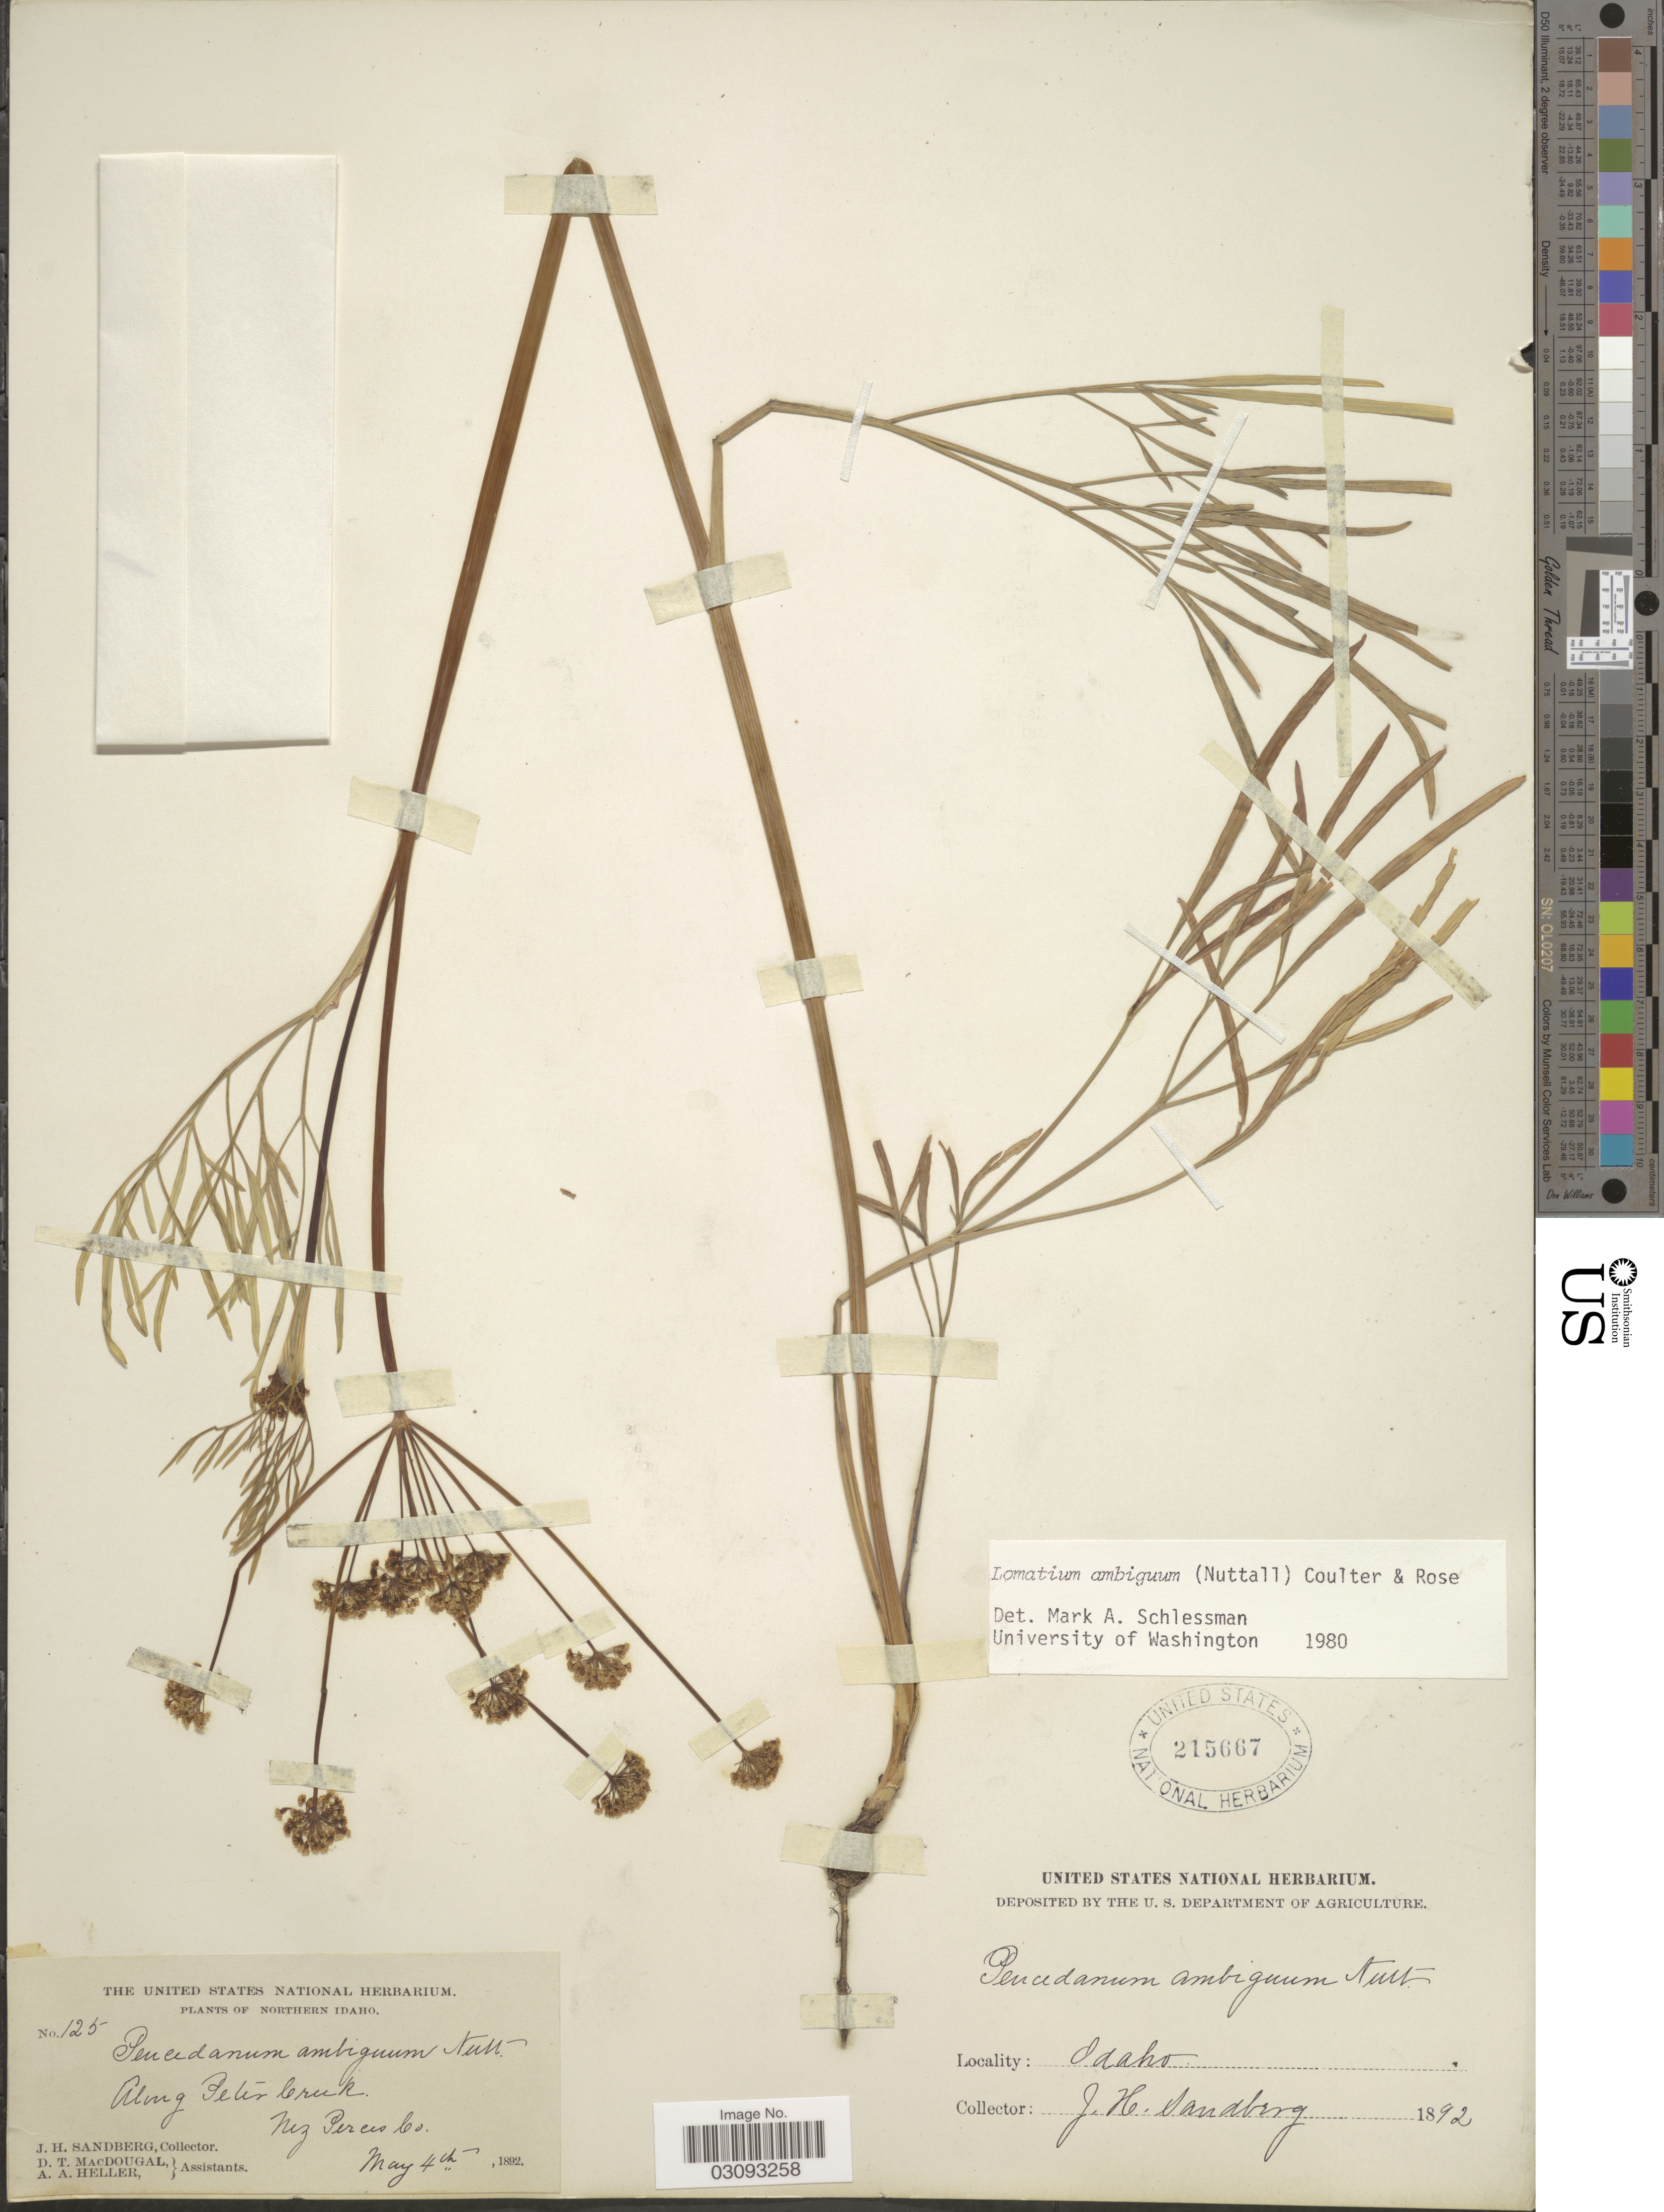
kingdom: Plantae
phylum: Tracheophyta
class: Magnoliopsida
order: Apiales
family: Apiaceae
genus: Lomatium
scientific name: Lomatium ambiguum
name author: (Nutt.) Coult. & Rose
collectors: J. H. Sandberg, D. T. MacDougal & A. A. Heller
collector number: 125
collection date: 1892-05-04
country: United States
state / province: Idaho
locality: Northern Idaho. Along Peter Creek. Nez Perces Co.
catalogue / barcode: US 215667